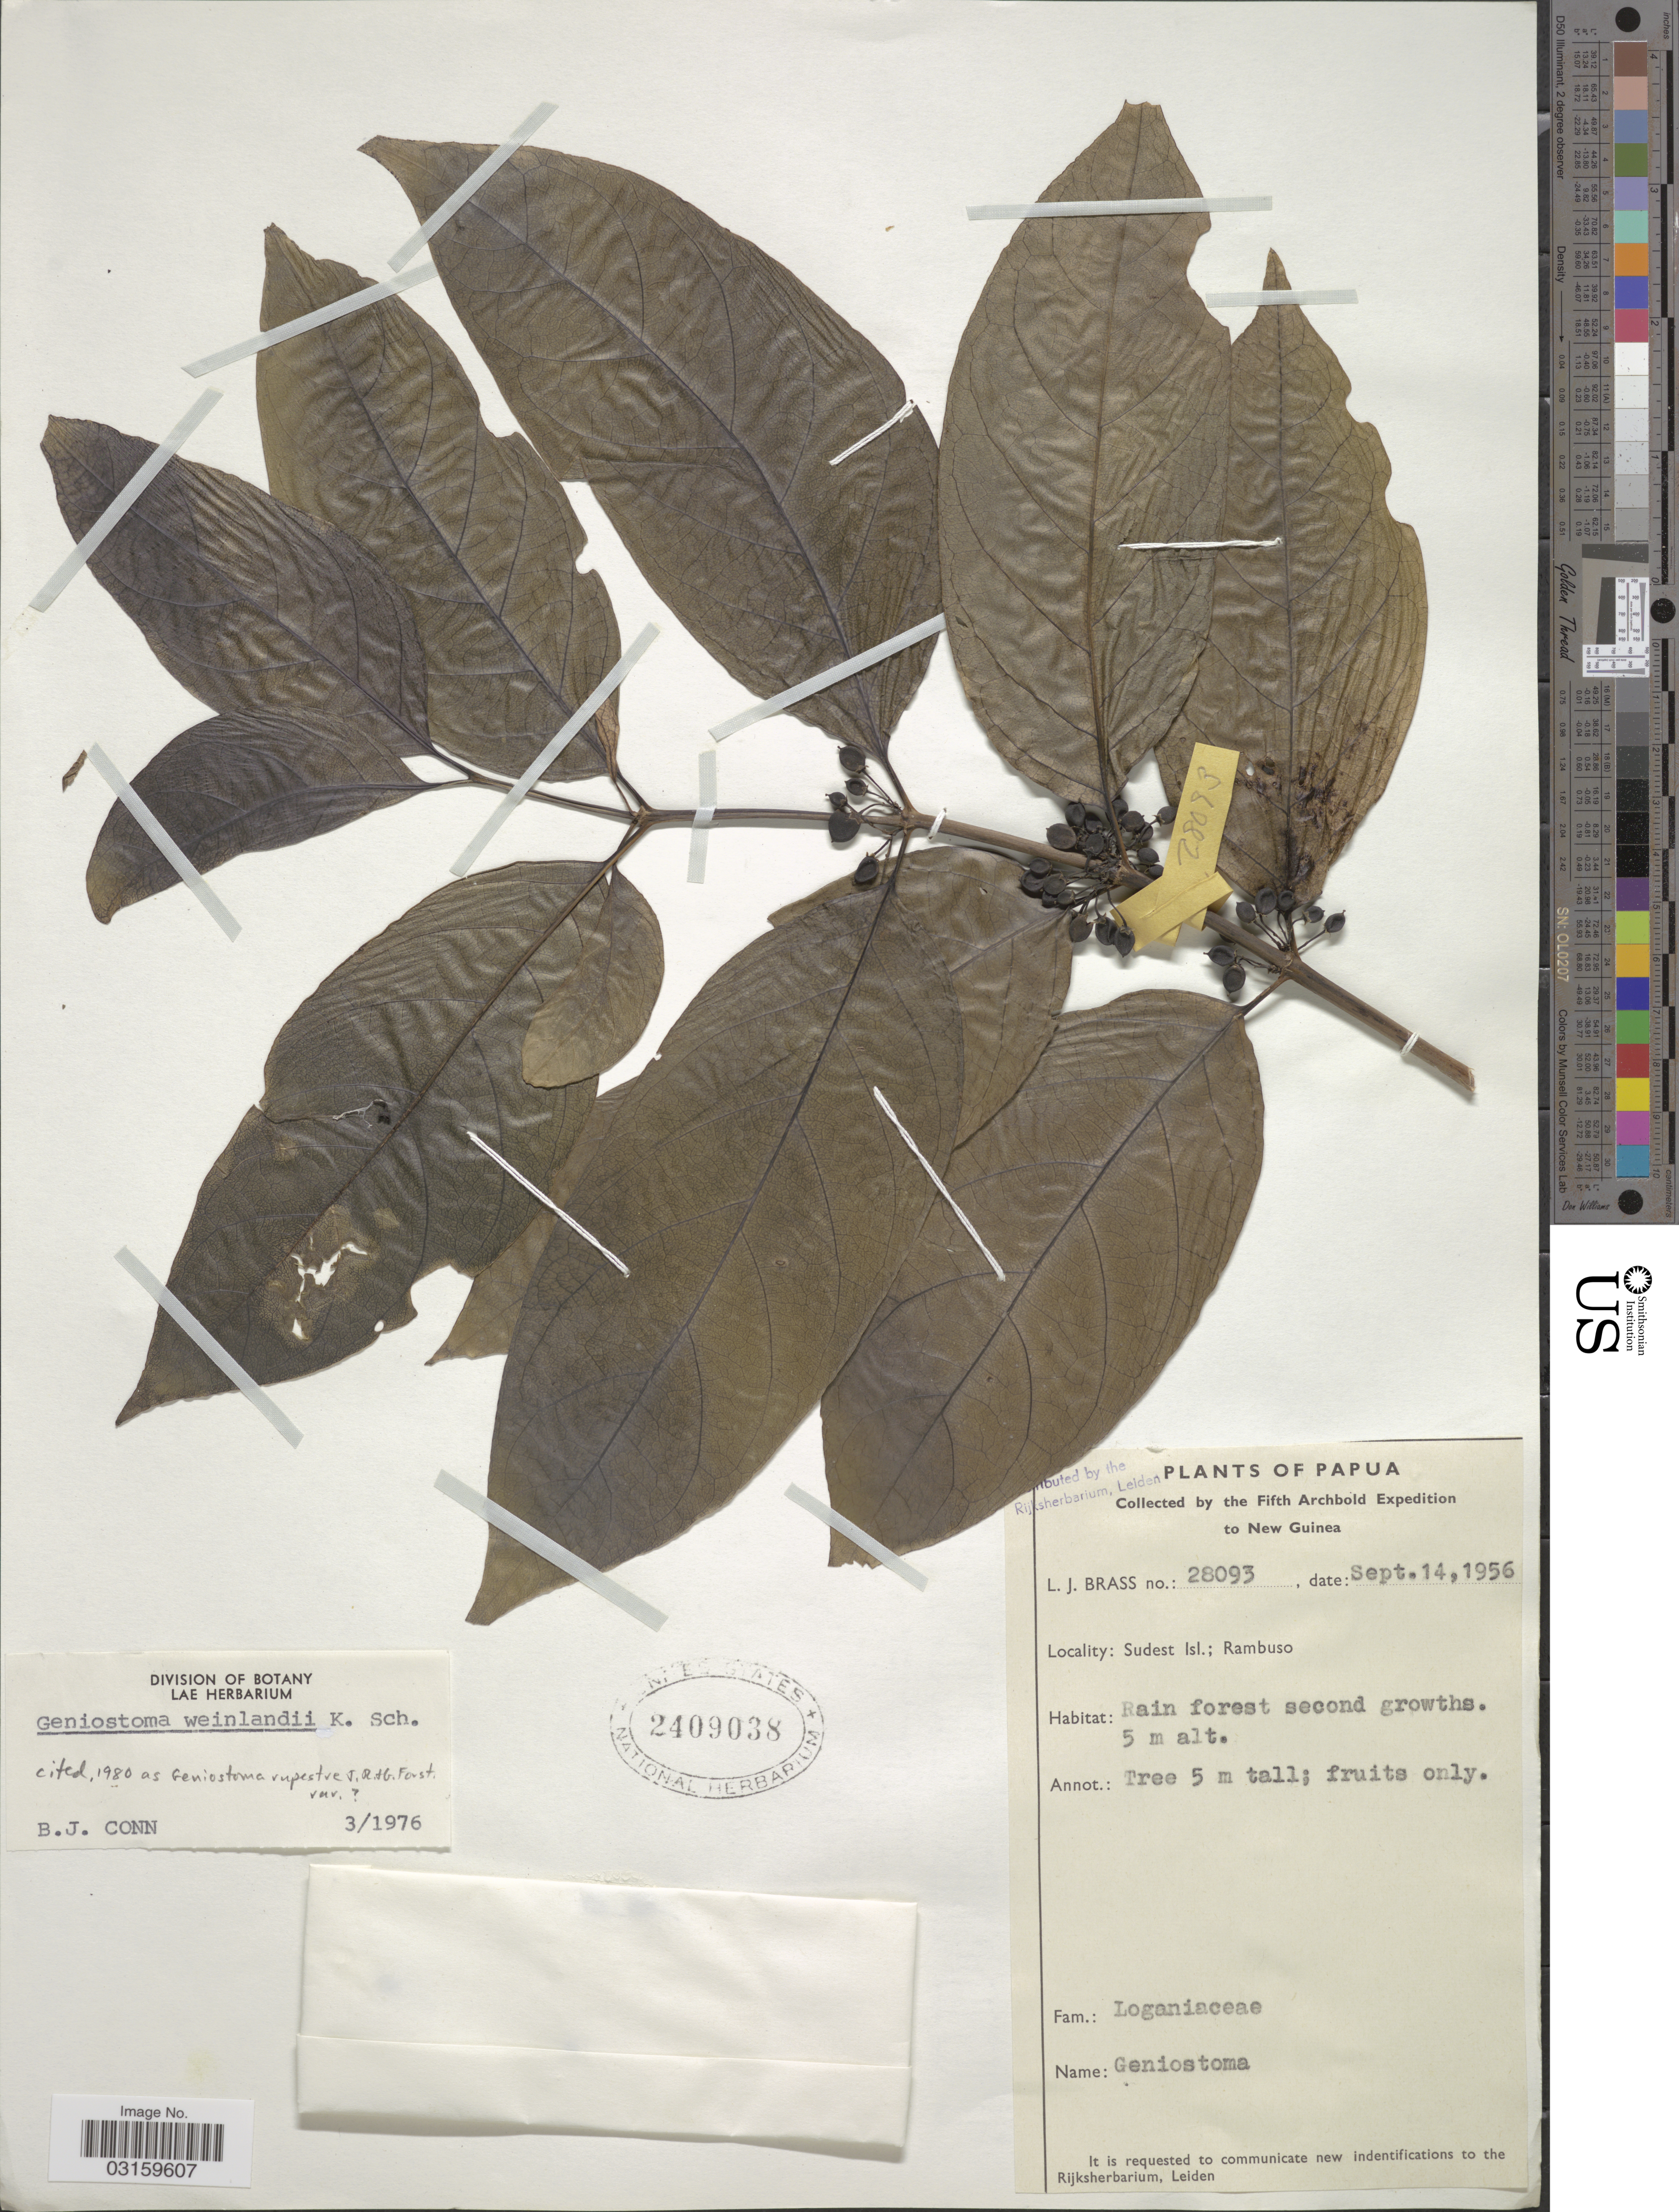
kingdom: Plantae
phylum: Tracheophyta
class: Magnoliopsida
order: Gentianales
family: Loganiaceae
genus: Geniostoma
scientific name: Geniostoma weinlandii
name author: K. Schum.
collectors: L. J. Brass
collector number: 28093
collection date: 1956-09-14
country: Papua New Guinea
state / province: Milne Bay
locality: Sudest Isl.; Rambuso.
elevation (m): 5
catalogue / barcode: US 2409038